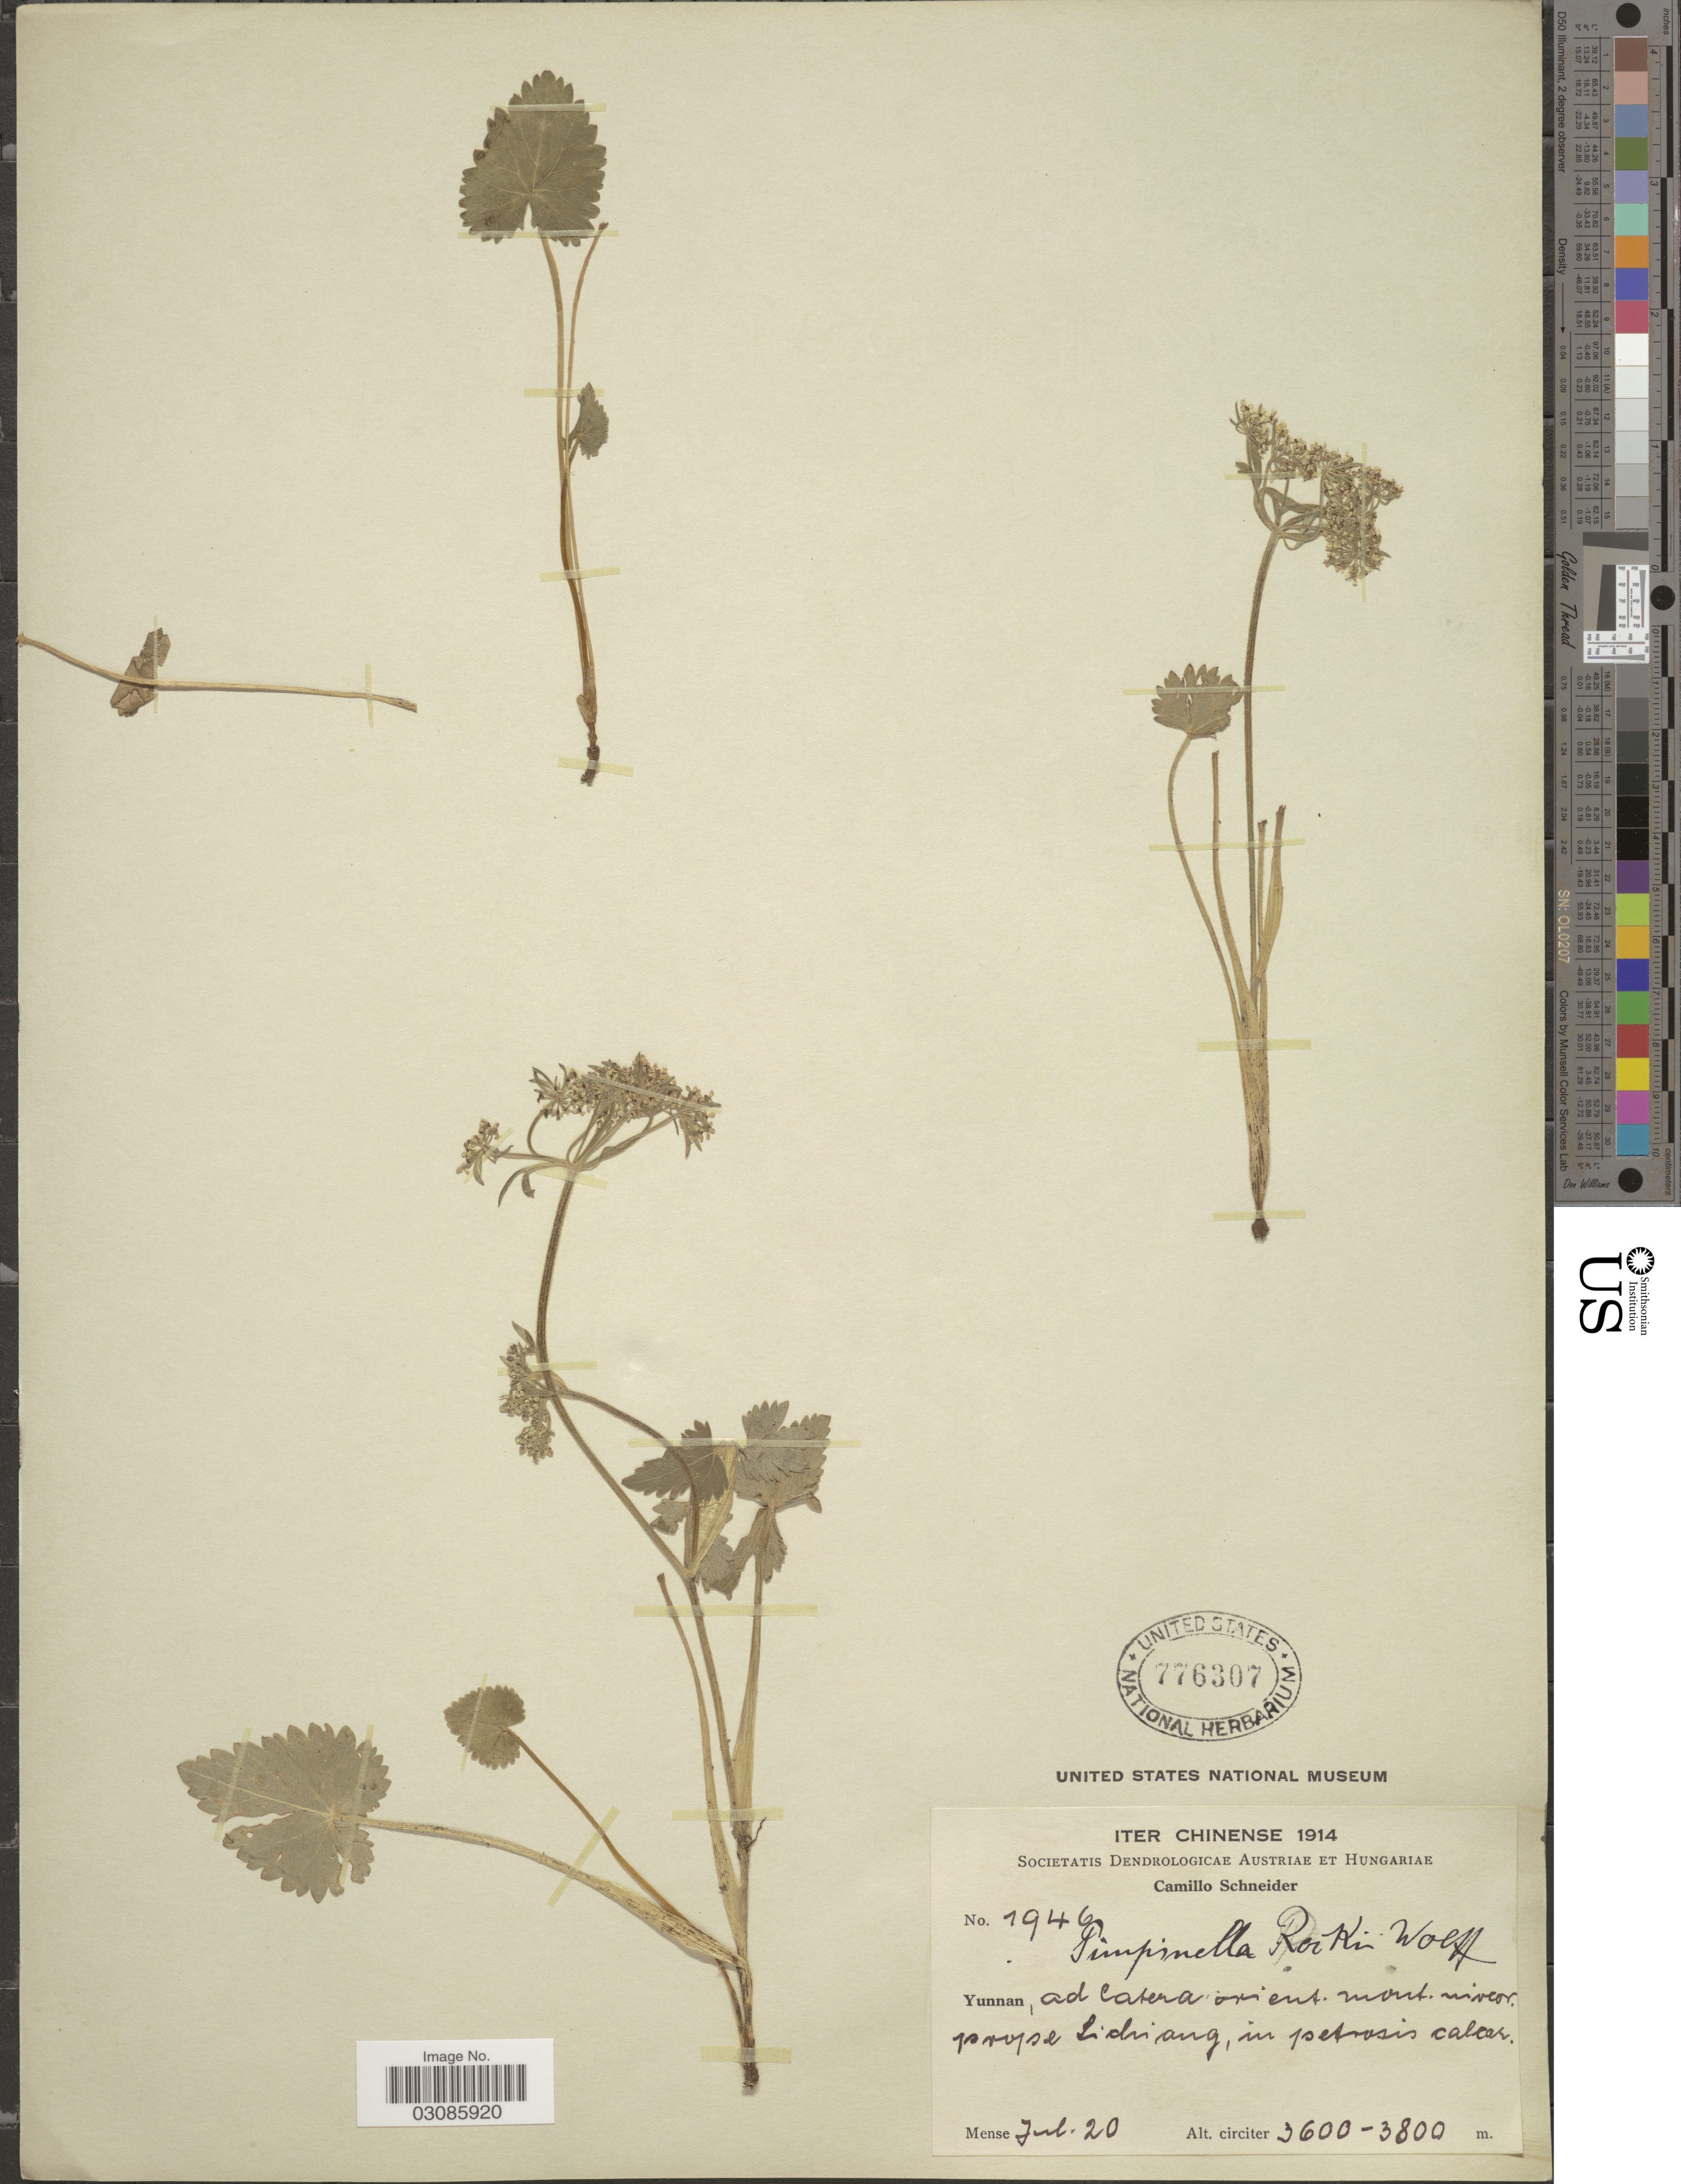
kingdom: Plantae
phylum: Tracheophyta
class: Magnoliopsida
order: Apiales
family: Apiaceae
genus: Pimpinella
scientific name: Pimpinella rockii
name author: H. Wolff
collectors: C. Schneider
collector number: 1946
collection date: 1914-07-20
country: China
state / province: Yunnan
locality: Ad Catera orient. mont. niveor. prope Lichiang, in petrosis calcar.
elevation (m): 3600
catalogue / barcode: US 776307